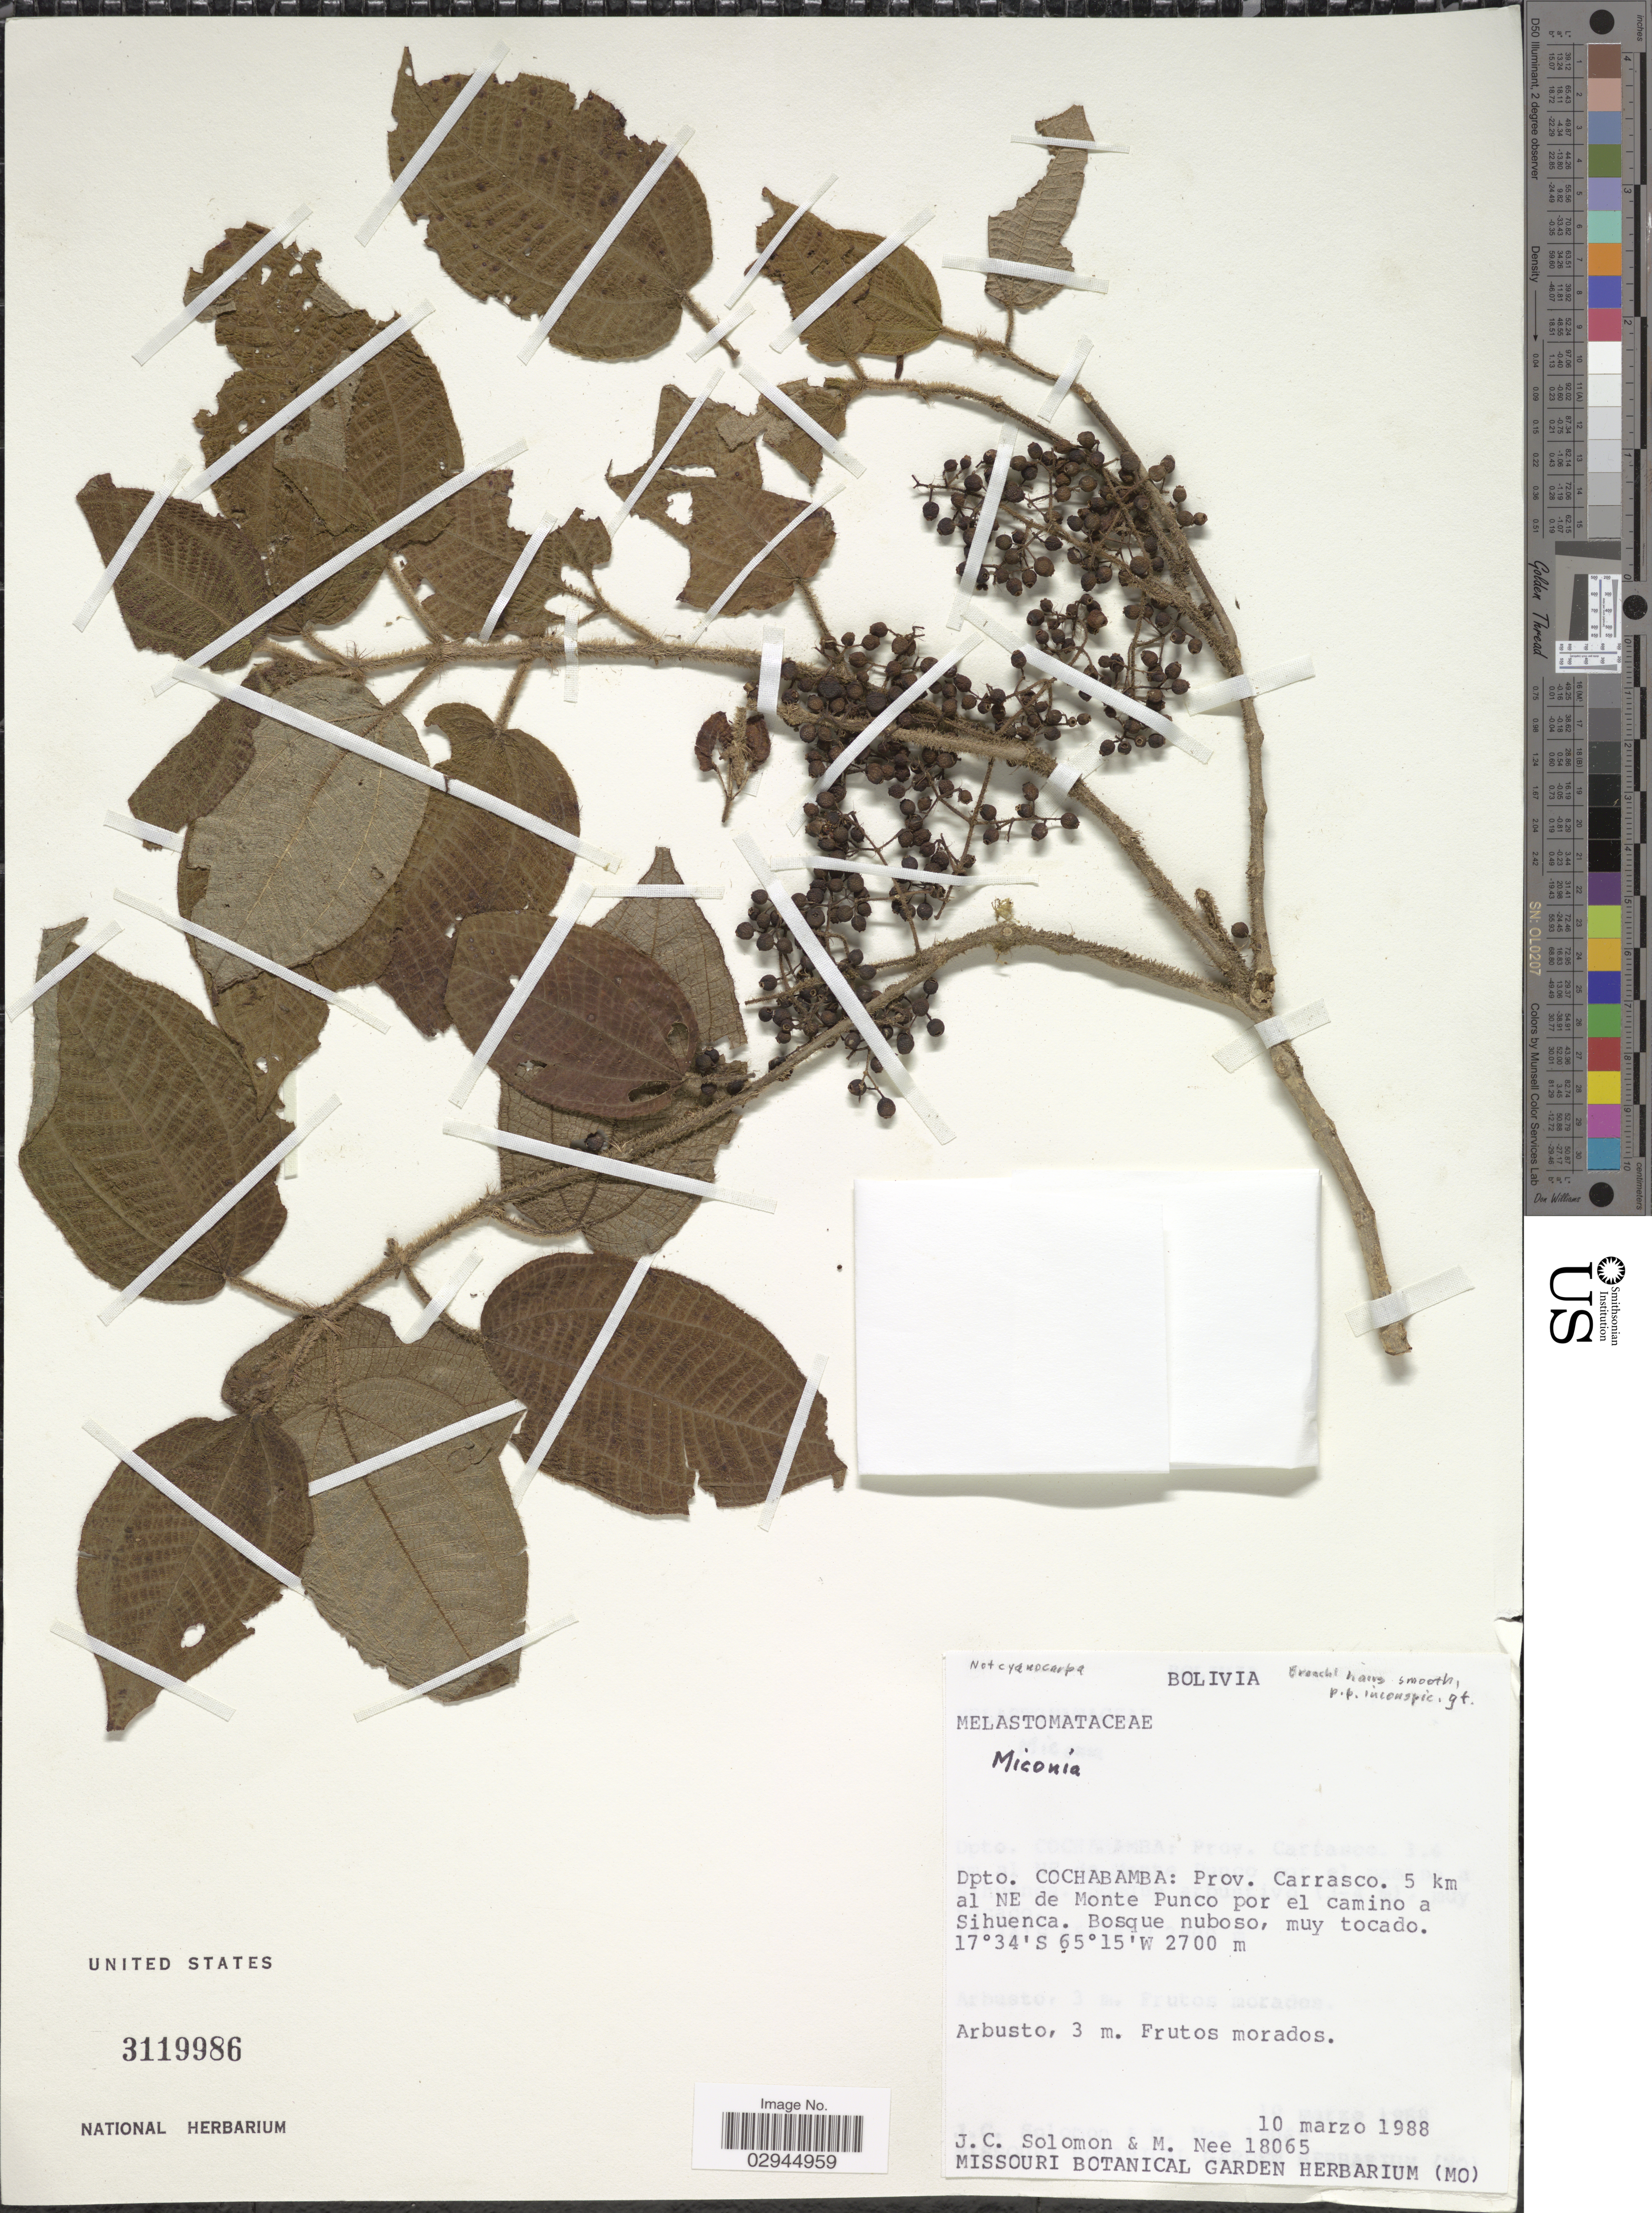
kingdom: Plantae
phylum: Tracheophyta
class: Magnoliopsida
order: Myrtales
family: Melastomataceae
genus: Miconia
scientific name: Miconia sp.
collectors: J. C. Solomon & M. Nee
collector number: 18065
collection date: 1988-03-10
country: Bolivia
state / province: Cochabamba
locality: Dpto. Cochabamba: Prov. Carrasco. 5 km al NE de Monte Punco por el camino a Sihuenca.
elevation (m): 2700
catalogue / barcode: US 3119986